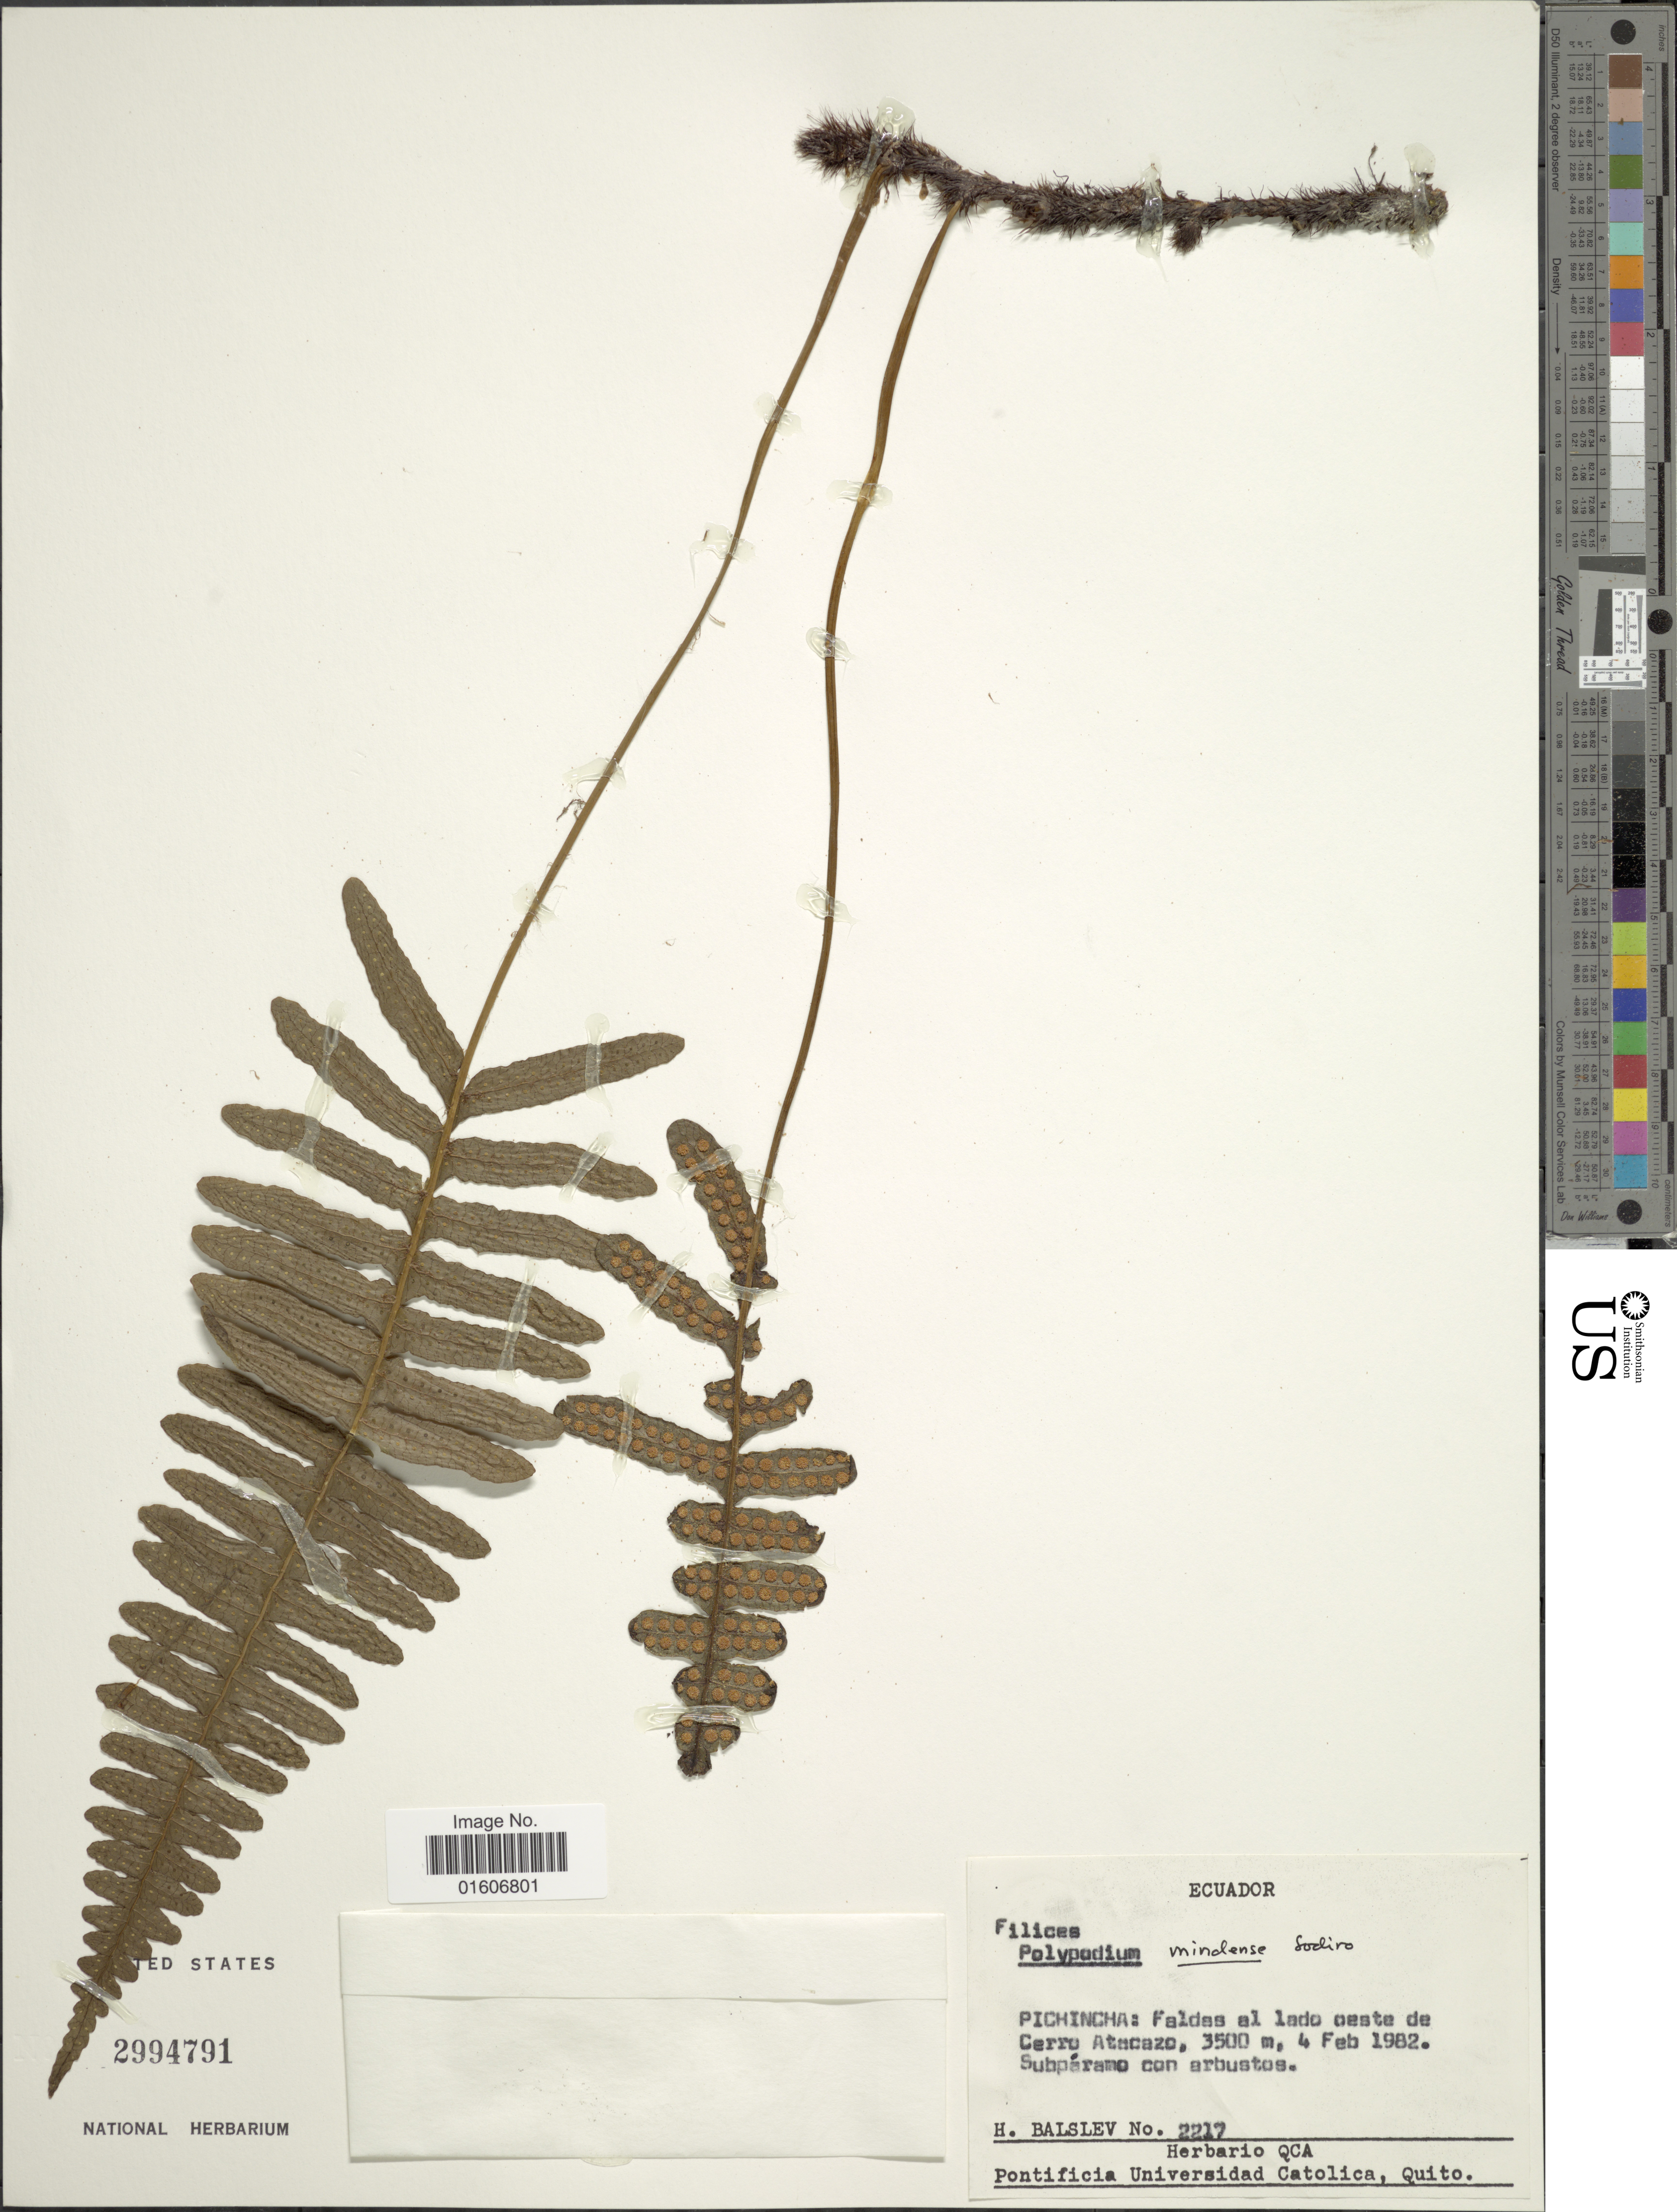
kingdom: Plantae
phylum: Tracheophyta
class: Polypodiopsida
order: Polypodiales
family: Polypodiaceae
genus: Serpocaulon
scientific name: Serpocaulon mindense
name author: (Sodiro)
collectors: H. Balslev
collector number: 2217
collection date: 1982-02-04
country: Ecuador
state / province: Pichincha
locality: Faldes al lado oeste de Cerro Atacazo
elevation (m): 3500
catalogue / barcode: US 2994791